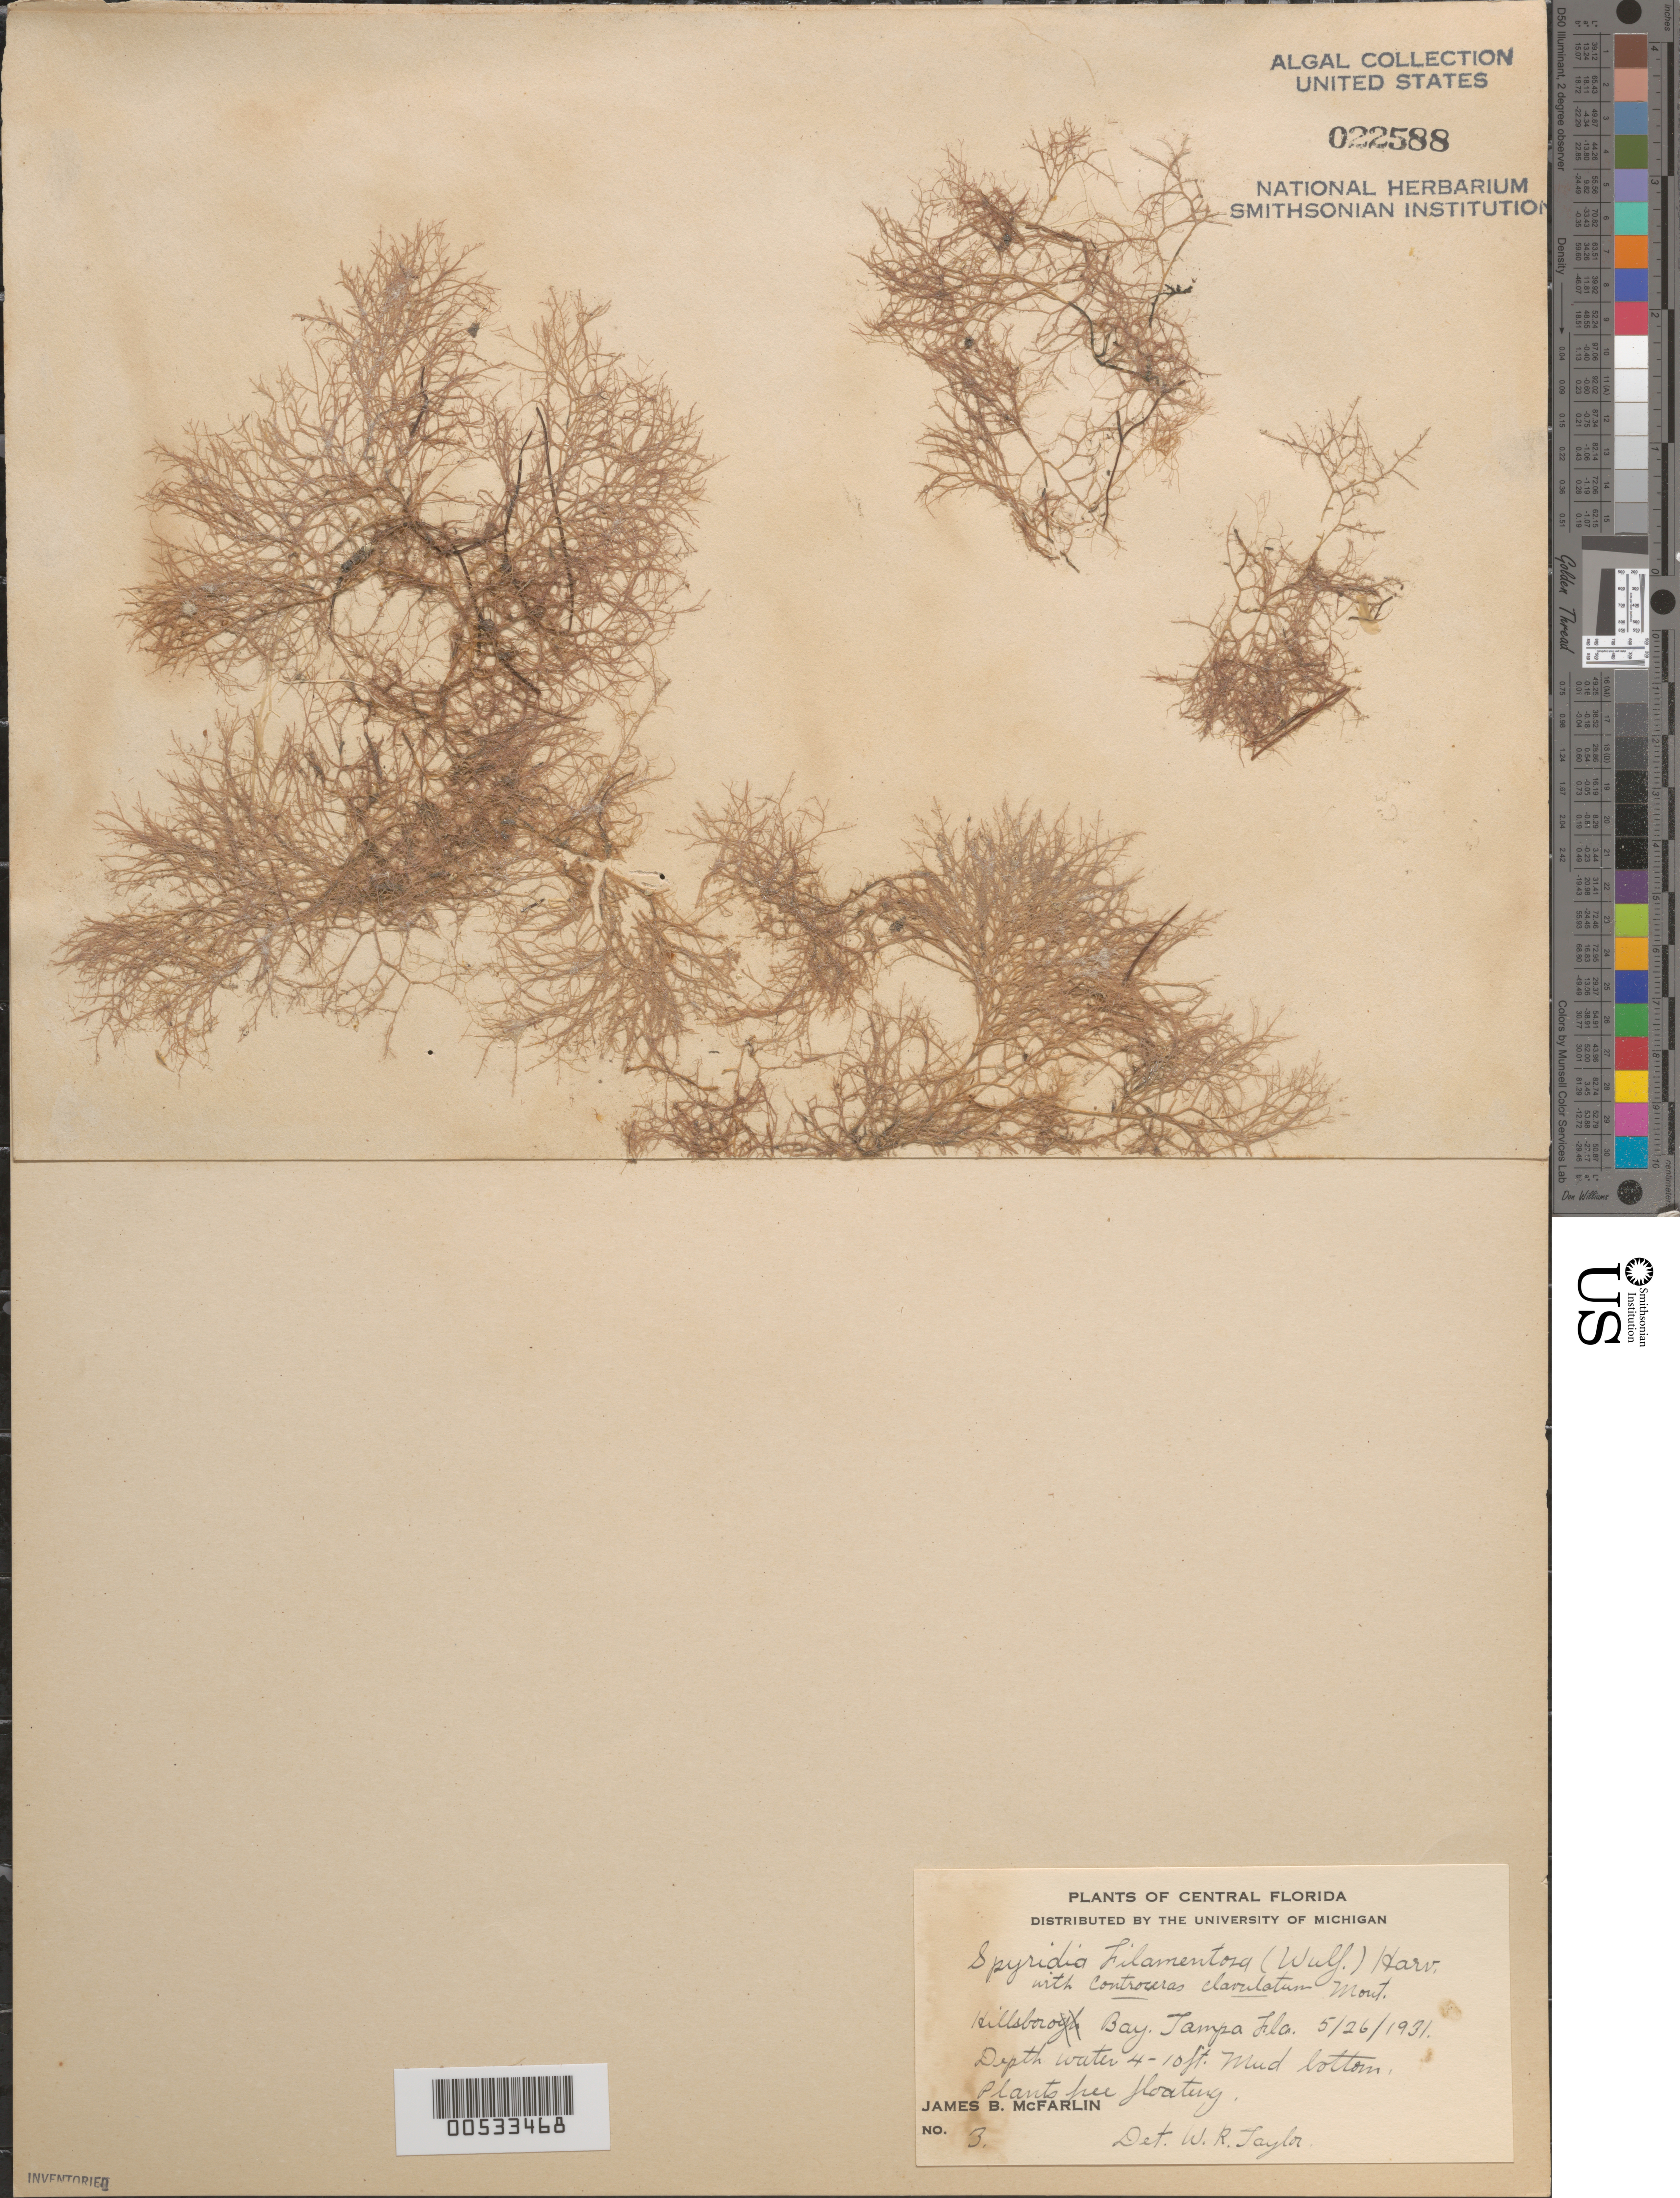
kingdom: Plantae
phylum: Rhodophyta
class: Florideophyceae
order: Ceramiales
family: Spyridiaceae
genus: Spyridia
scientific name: Spyridia filamentosa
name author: (Wulfen) Harv.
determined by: Taylor, William R.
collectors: J. McFarlin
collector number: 3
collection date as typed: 26 May 1931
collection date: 1931-05-26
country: United States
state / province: Florida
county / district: Hillsborough County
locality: Hillsborough Bay, Tampa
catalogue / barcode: US 22588